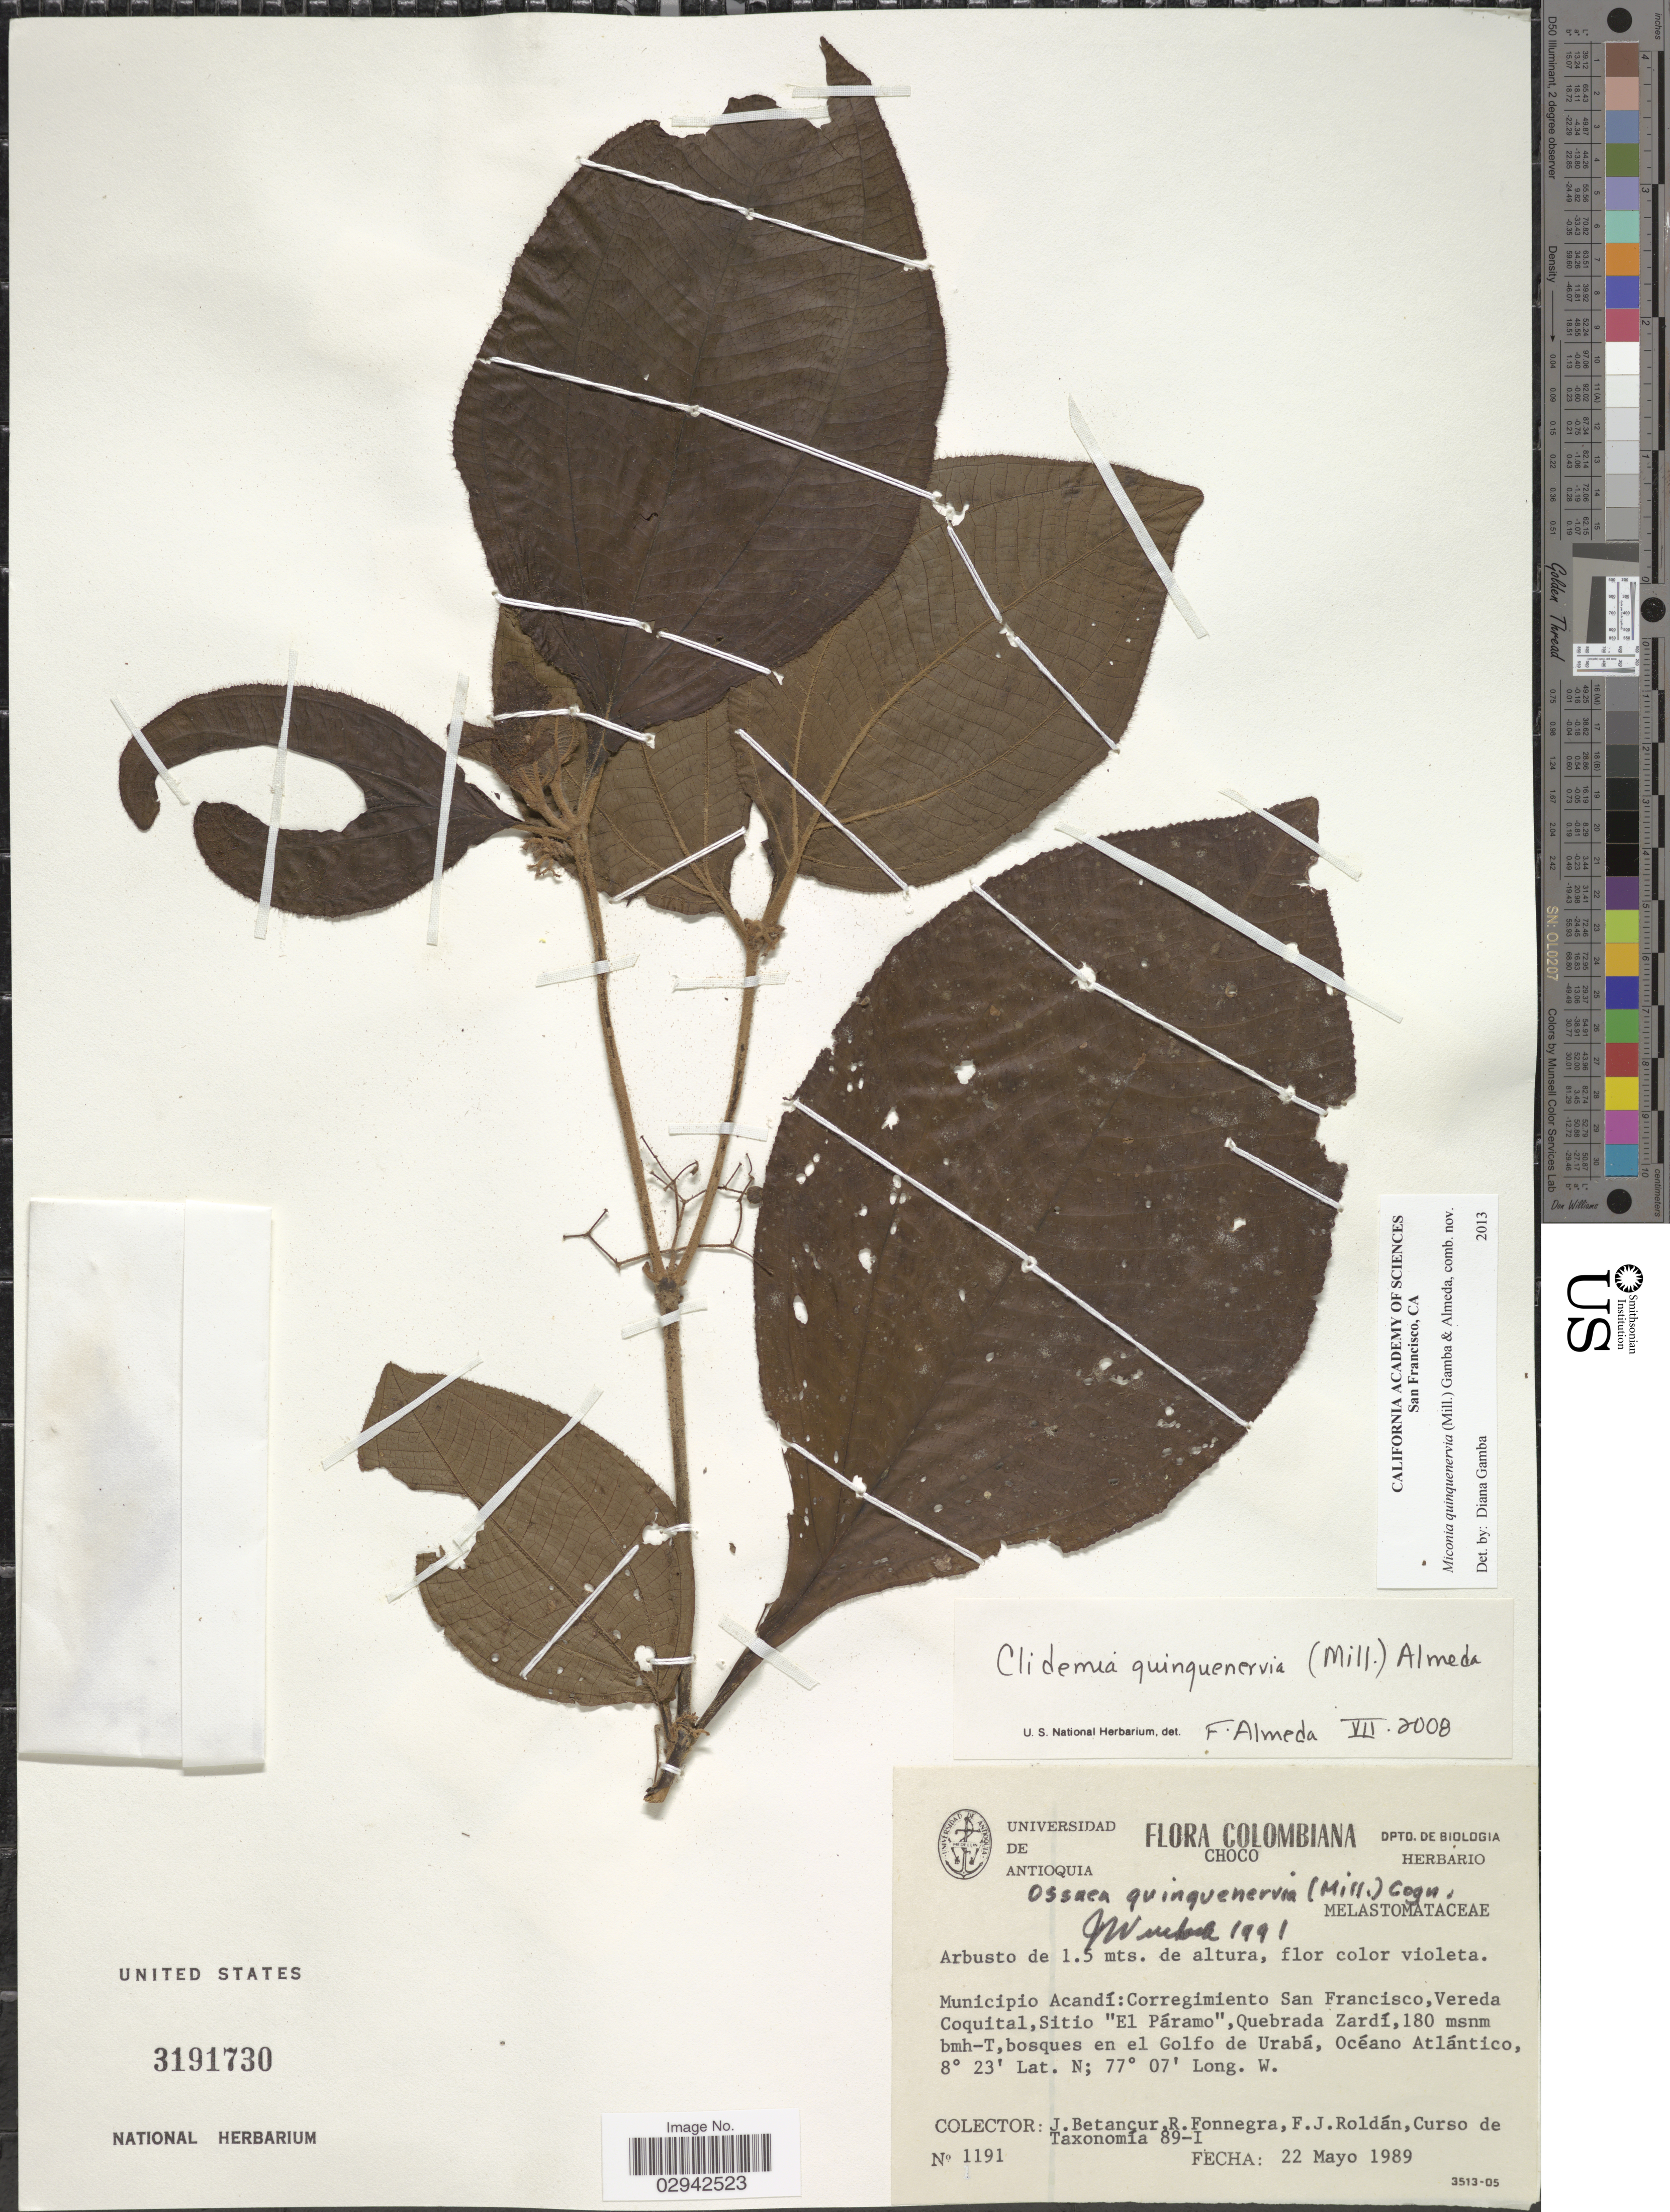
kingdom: Plantae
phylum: Tracheophyta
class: Magnoliopsida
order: Myrtales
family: Melastomataceae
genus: Miconia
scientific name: Miconia quinquenervia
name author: (Mill.) Gamba & Almeda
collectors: J. Betancur, R. Fonnegra, F. J. Roldán & Curso de Taxonomía 89-I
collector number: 1191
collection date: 1989-05-22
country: Colombia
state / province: Chocó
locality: Municipio Acandí: Corregimiento San Francisco, Vereda Coquital, Sitio "El Páramo", Quebrada Zardí, bmh-T, bosque en el Golfo de Urabá, Océano Atlántico.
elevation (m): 180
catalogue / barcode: US 3191730